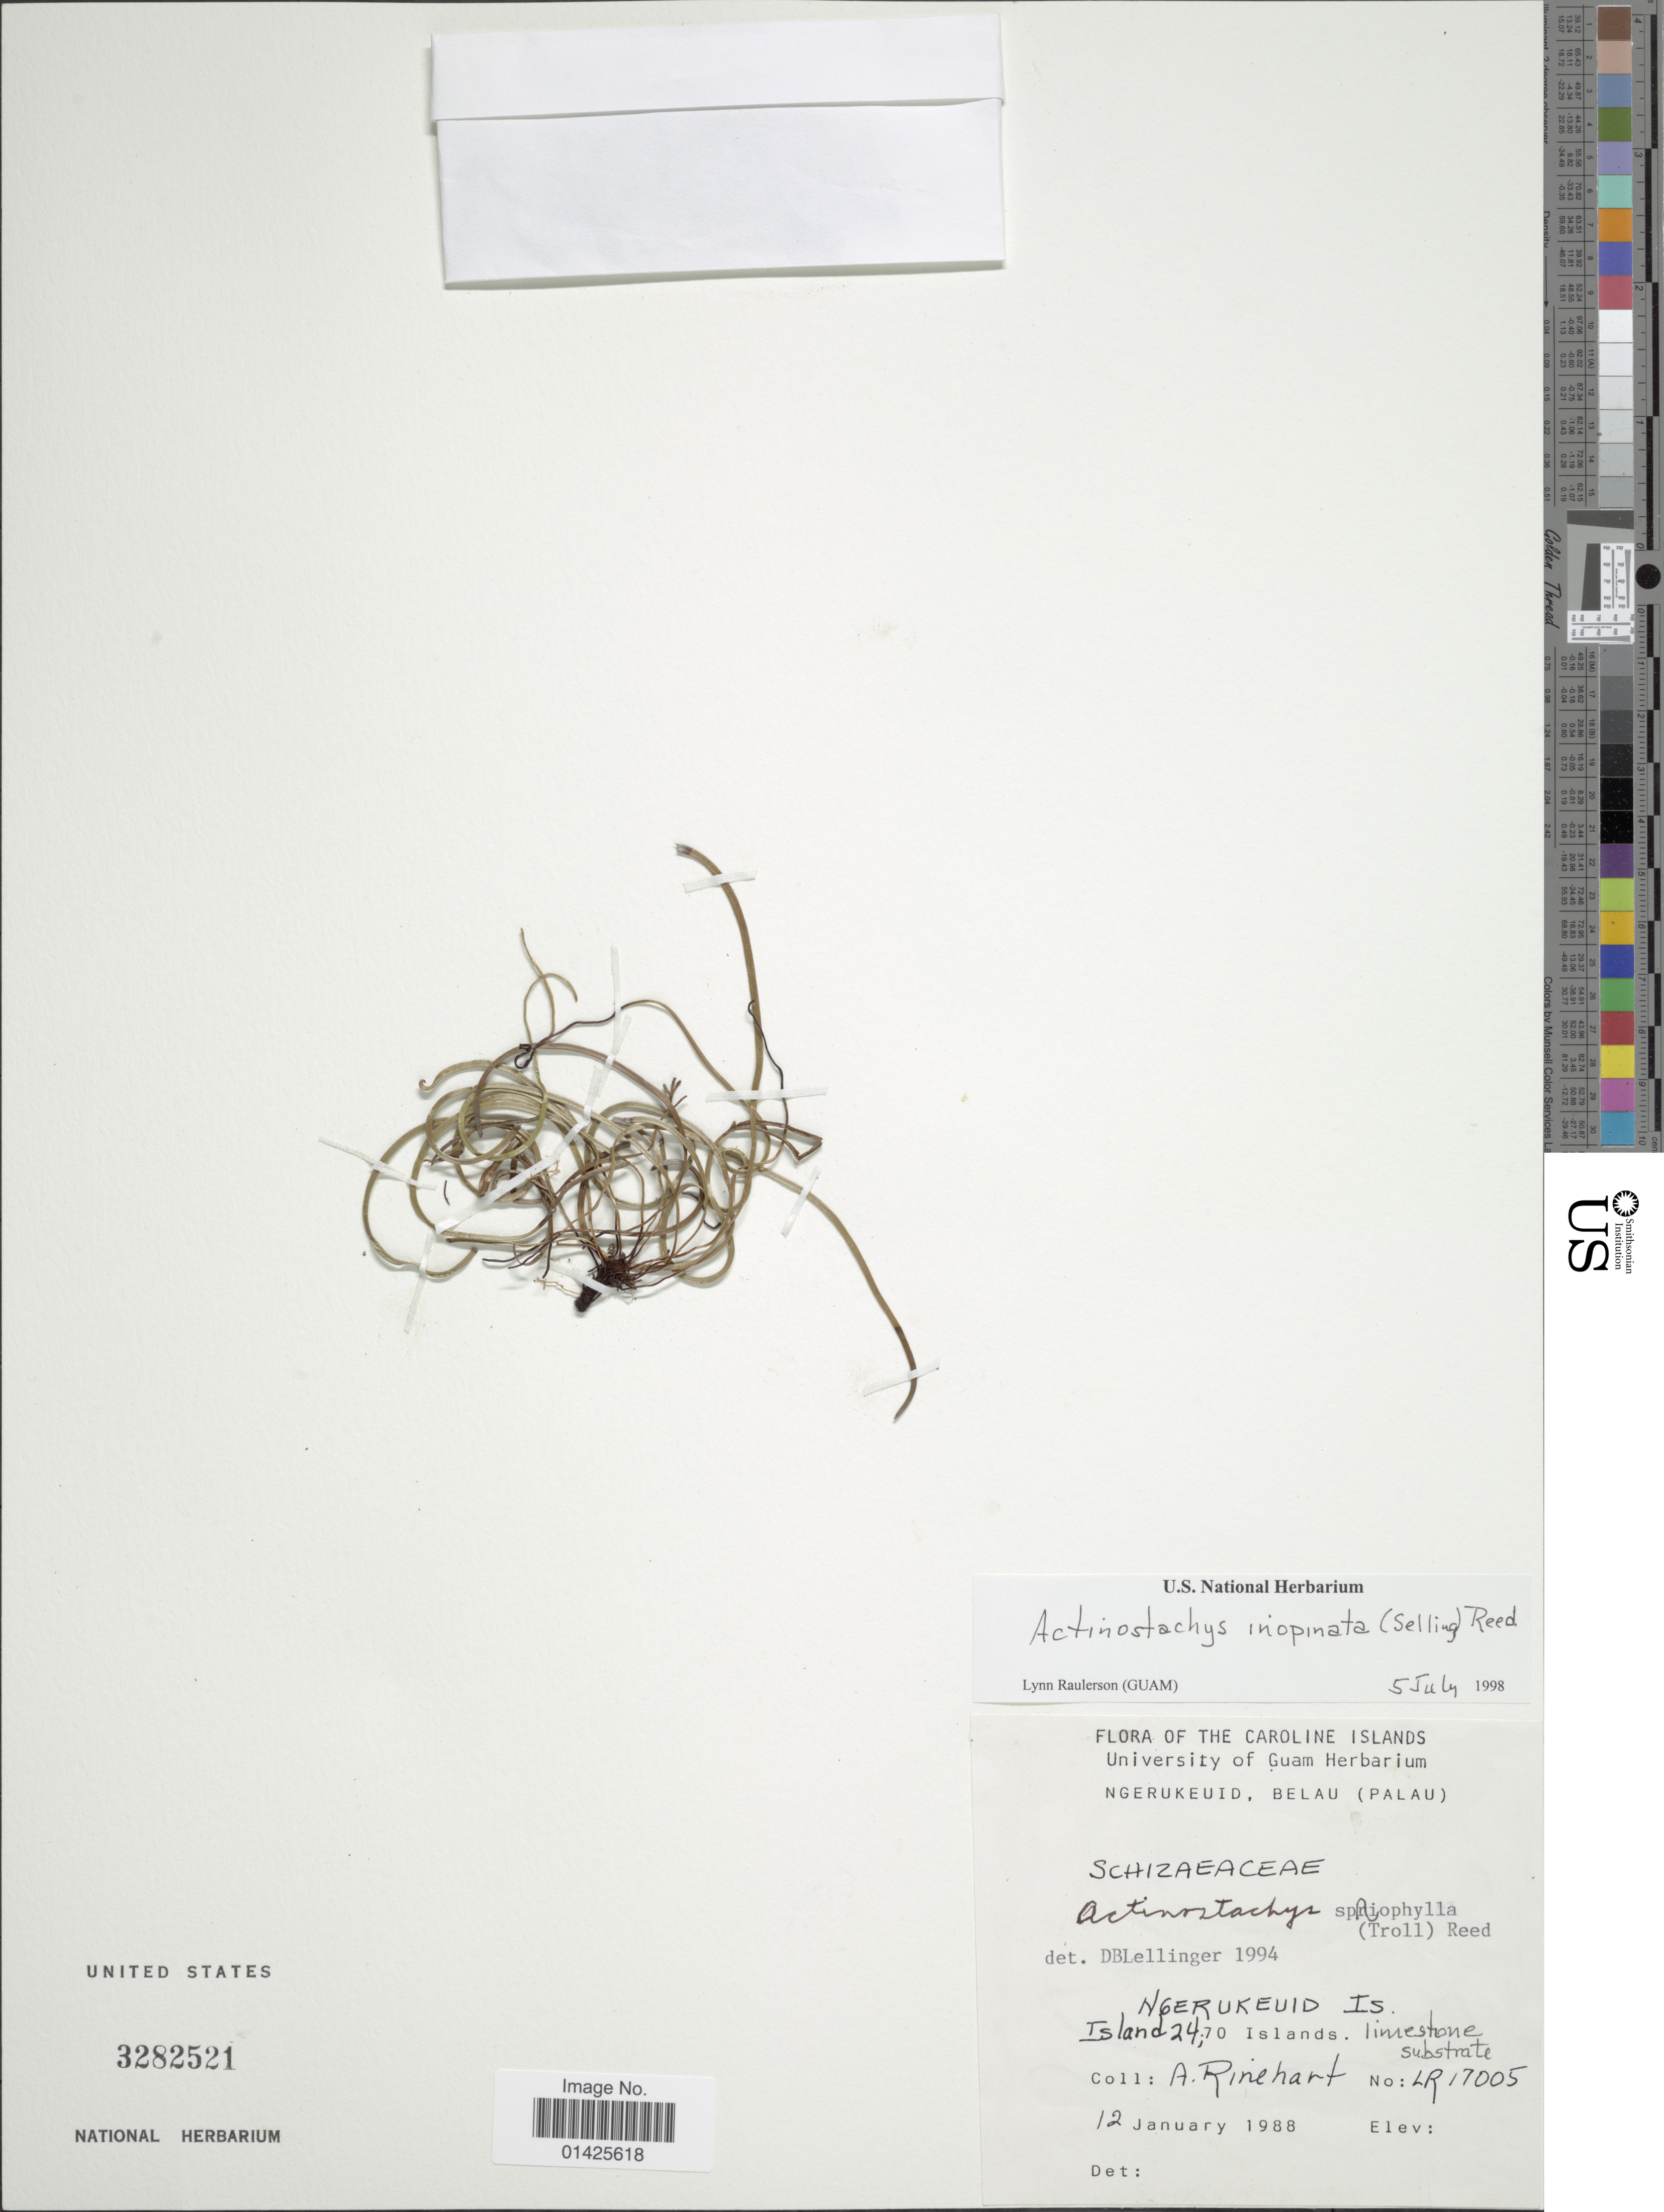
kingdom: Plantae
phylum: Tracheophyta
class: Polypodiopsida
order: Schizaeales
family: Schizaeaceae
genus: Actinostachys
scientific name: Actinostachys inopinata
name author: (Selling) C.F. Reed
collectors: A. Rinehart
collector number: LR 17005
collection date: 1988-01-12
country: Palau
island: Ngerukeuid [Orukuizu]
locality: Ngerukeuid Is., Island 24;70, Limestone substrate [interpreted]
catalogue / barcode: US 3282521